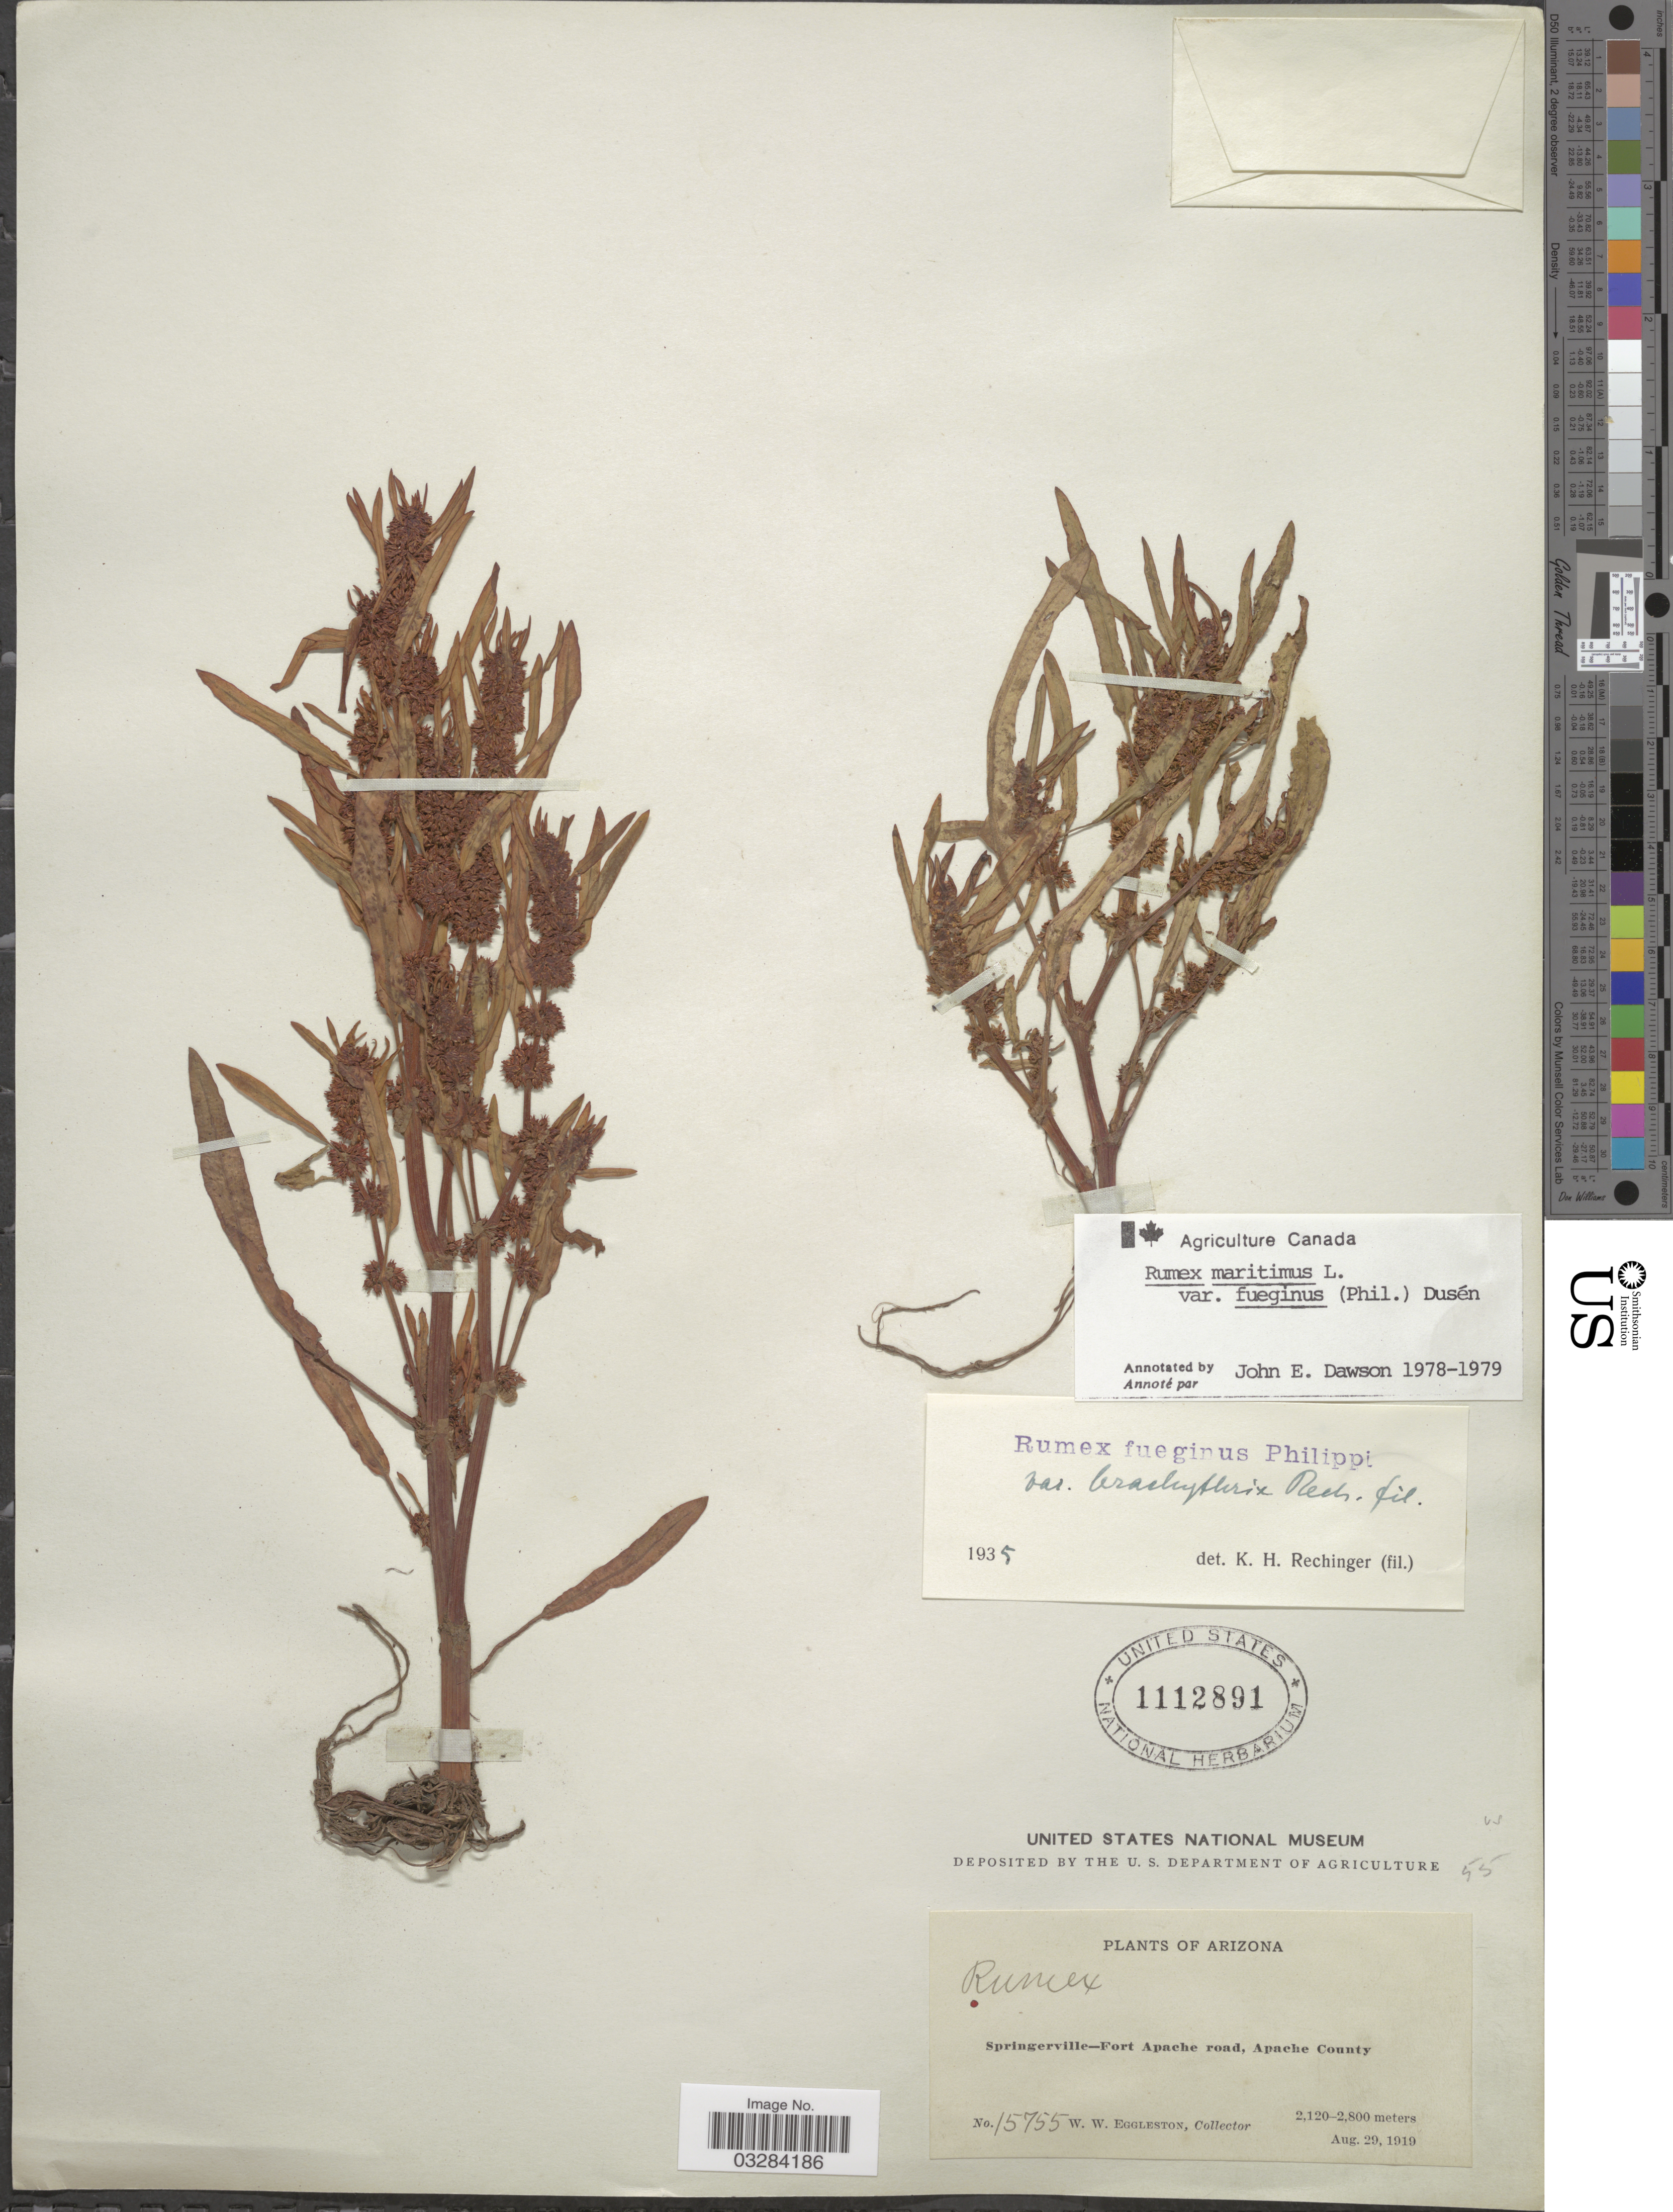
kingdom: Plantae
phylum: Tracheophyta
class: Magnoliopsida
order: Caryophyllales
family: Polygonaceae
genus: Rumex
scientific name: Rumex maritimus var. fueginus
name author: (Phil.) Dusén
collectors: W. W. Eggleston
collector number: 15755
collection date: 1919-08-29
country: United States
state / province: Arkansas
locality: Springerville-Fort Apache road, Apache County.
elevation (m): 2120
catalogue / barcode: US 1112891